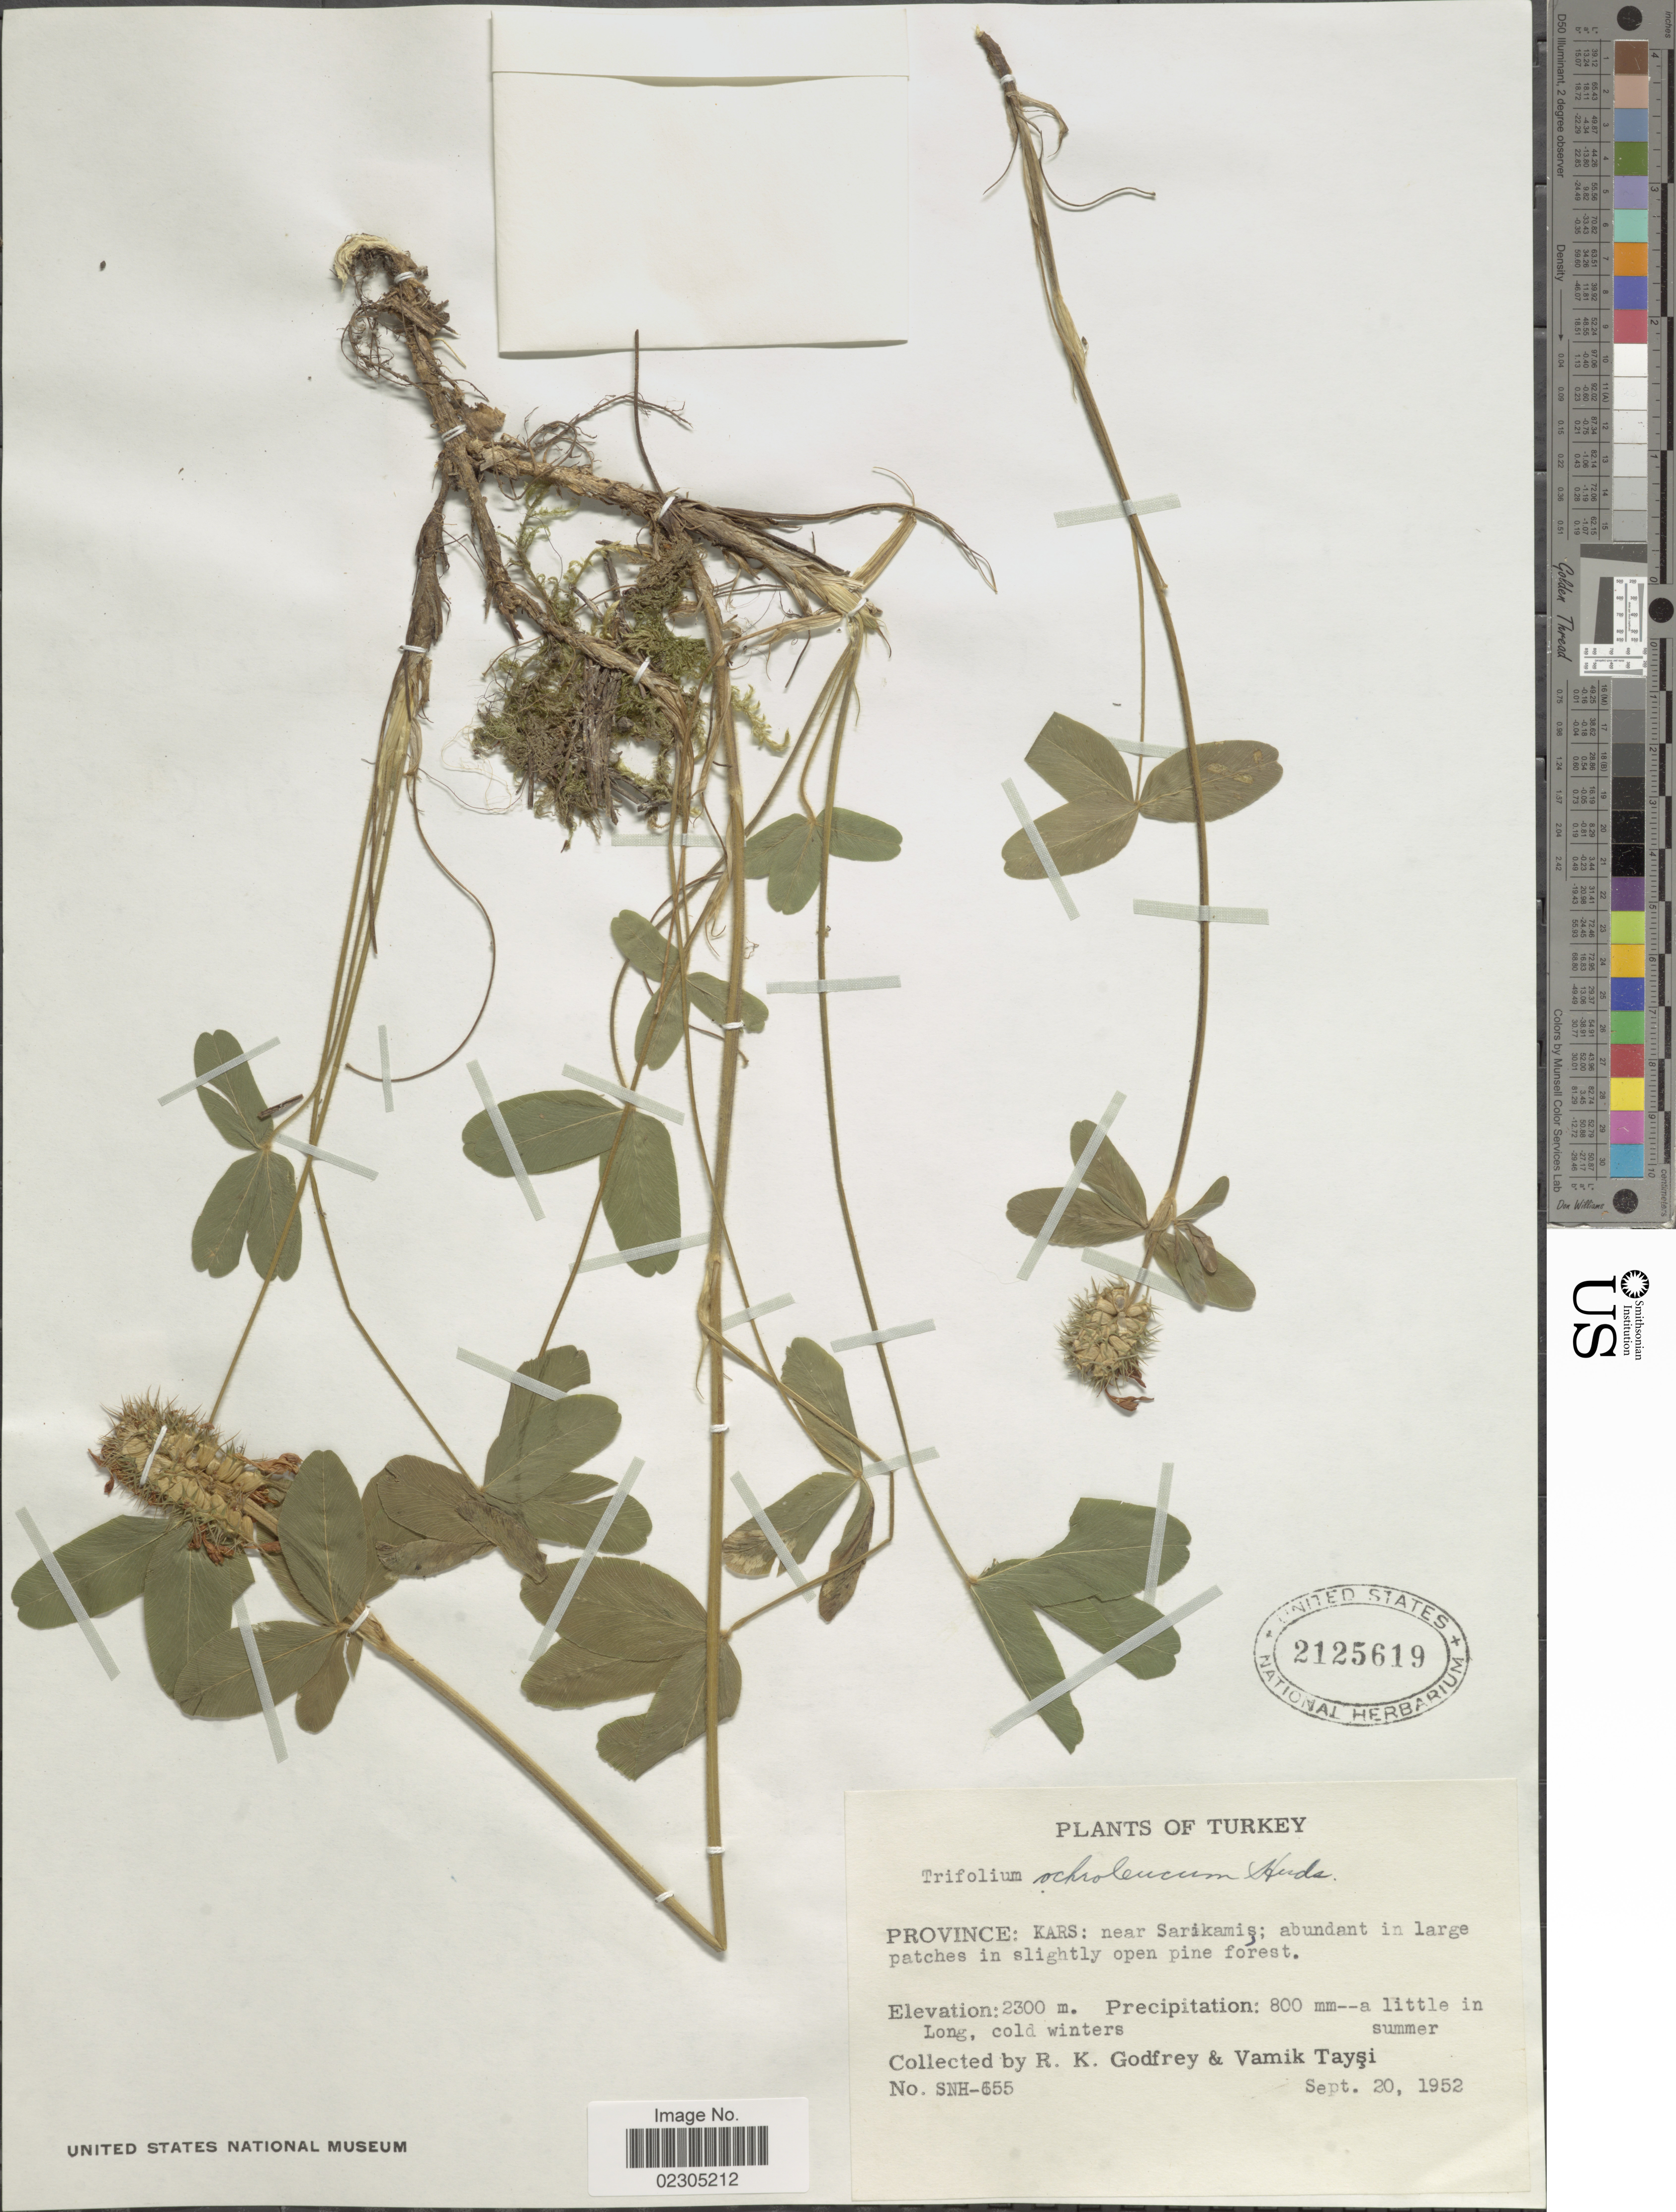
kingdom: Plantae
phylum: Tracheophyta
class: Magnoliopsida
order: Fabales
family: Fabaceae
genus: Trifolium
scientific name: Trifolium ochroleucon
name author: Huds.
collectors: R. K. Godfrey & V. Taysi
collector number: SNH-655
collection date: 1952-09-20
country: Turkey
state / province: Kars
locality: Near Sarikamis.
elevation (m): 2300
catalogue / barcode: US 2125619